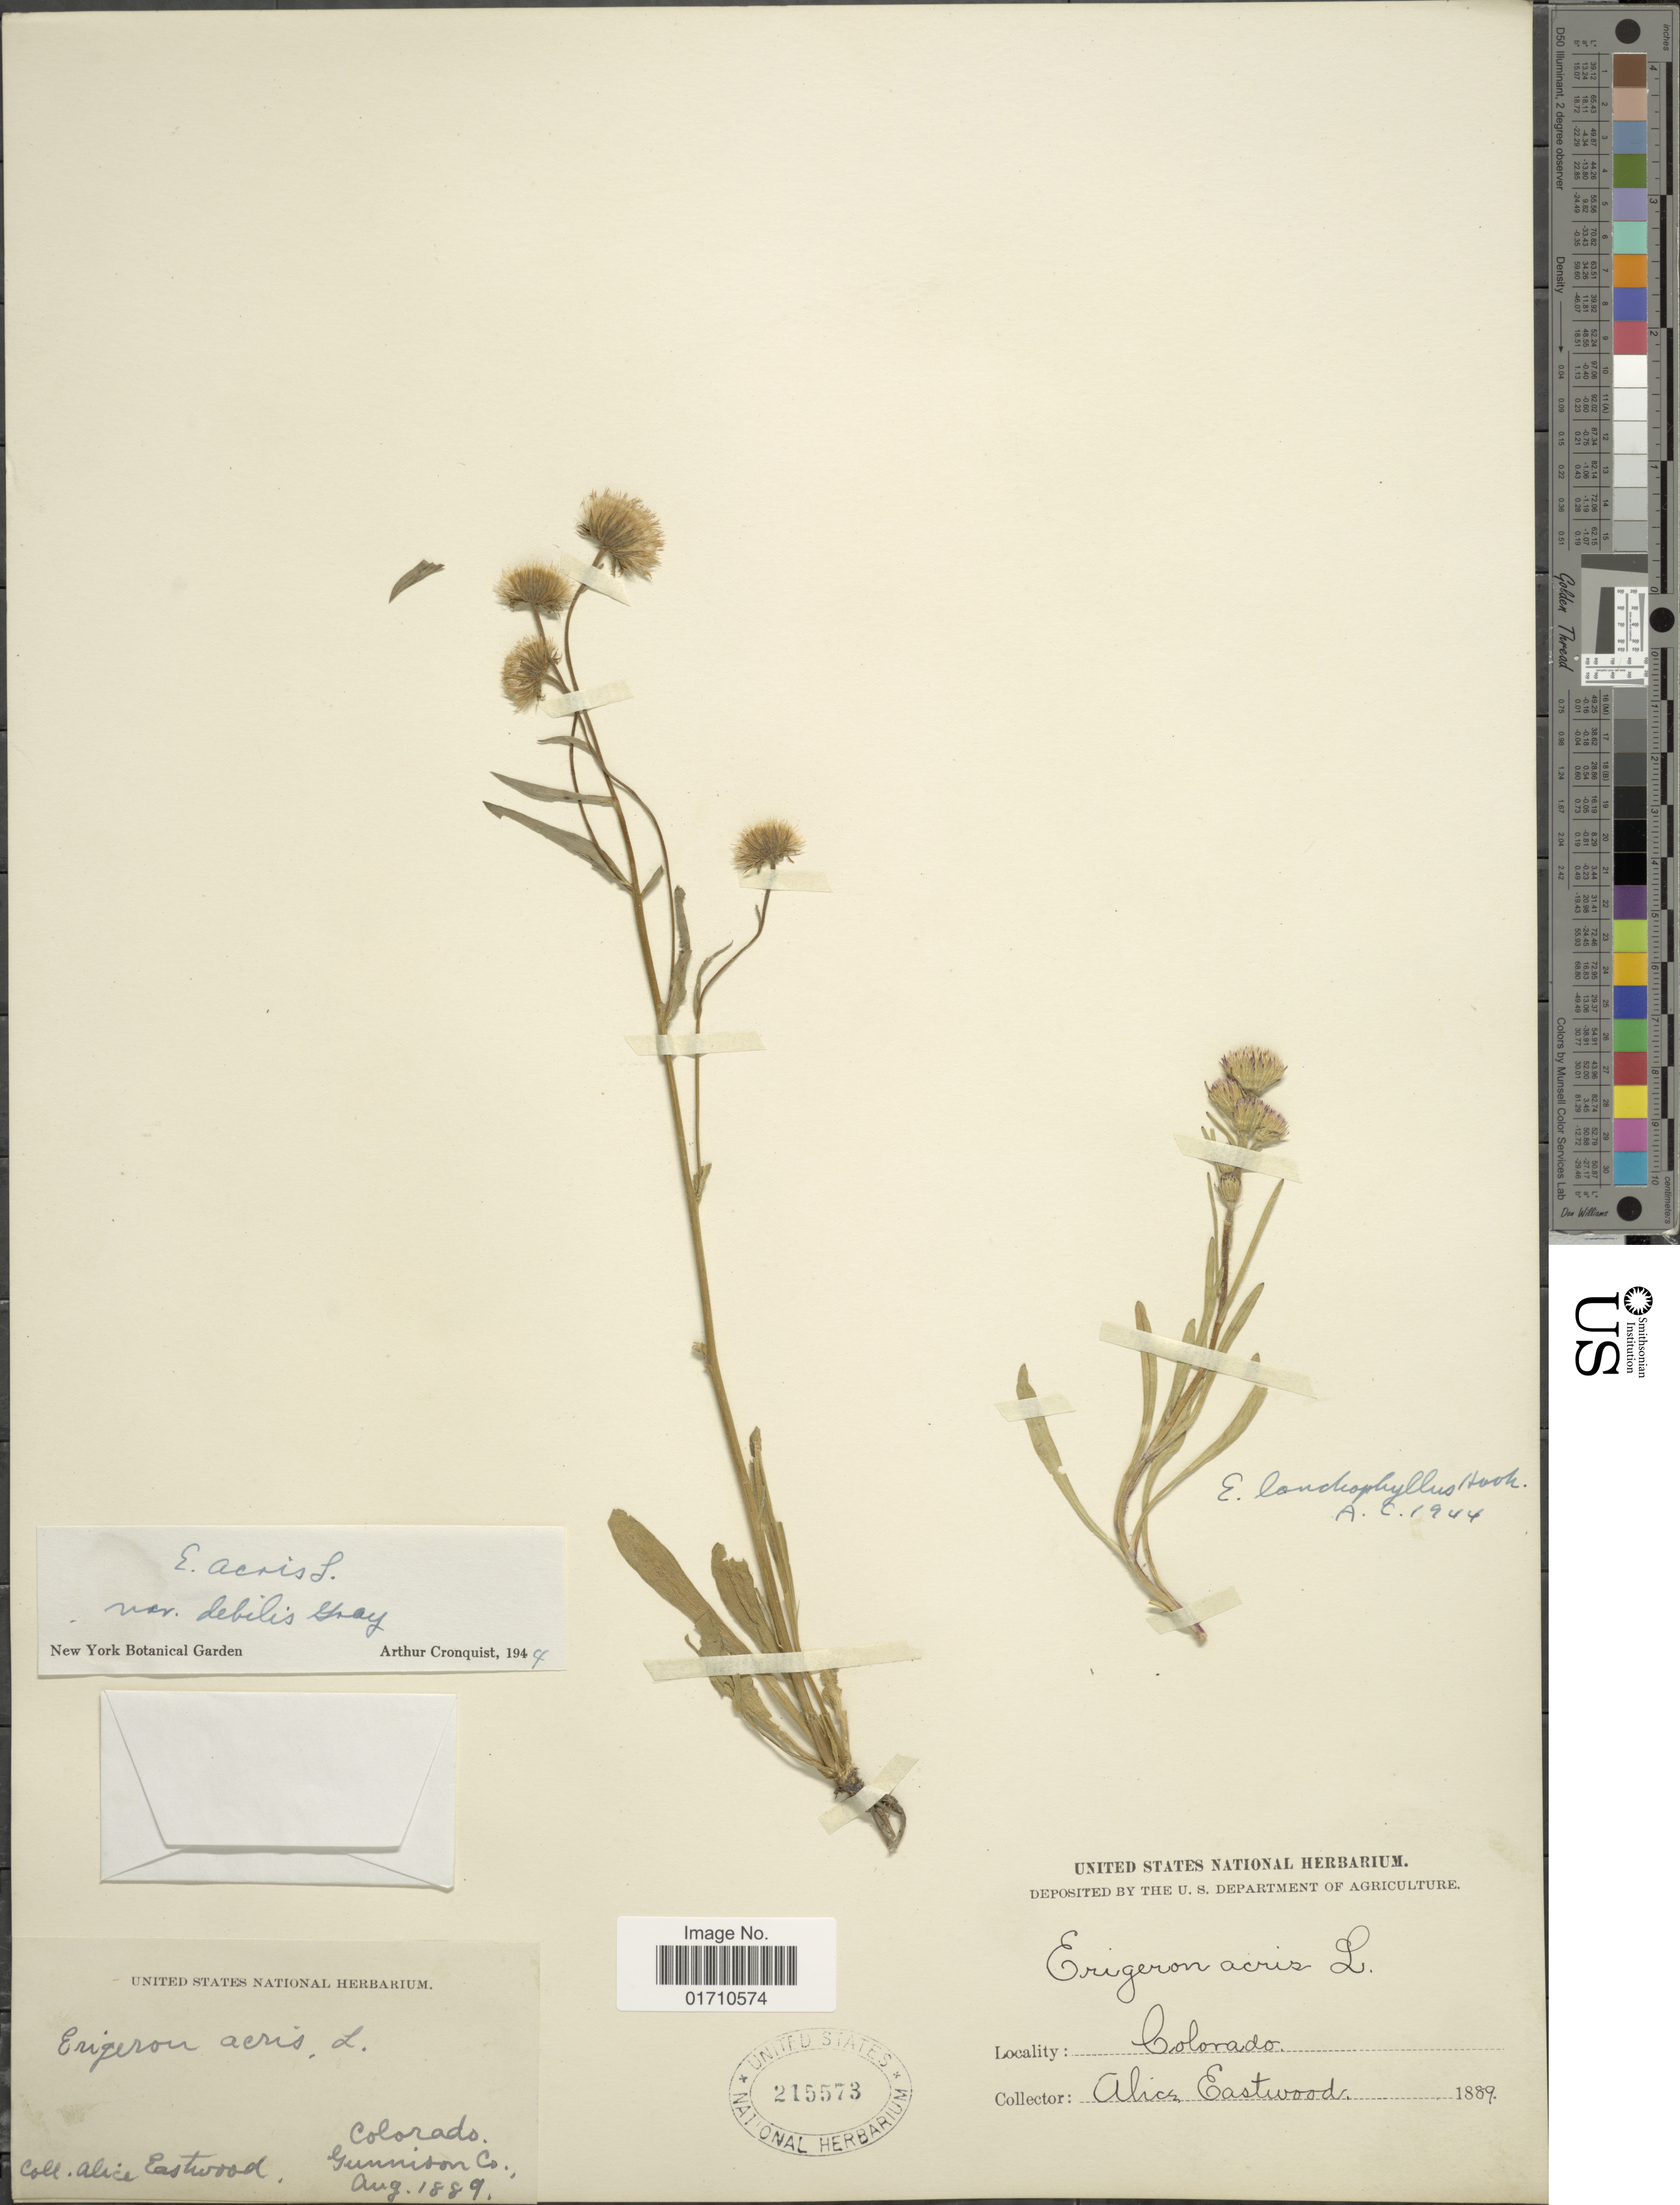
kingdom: Plantae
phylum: Tracheophyta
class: Magnoliopsida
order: Asterales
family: Asteraceae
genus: Erigeron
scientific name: Erigeron acris var. debilis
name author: A. Gray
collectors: A. Eastwood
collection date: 1889-08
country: United States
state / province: Colorado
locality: Gunnison Co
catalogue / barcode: US 215573